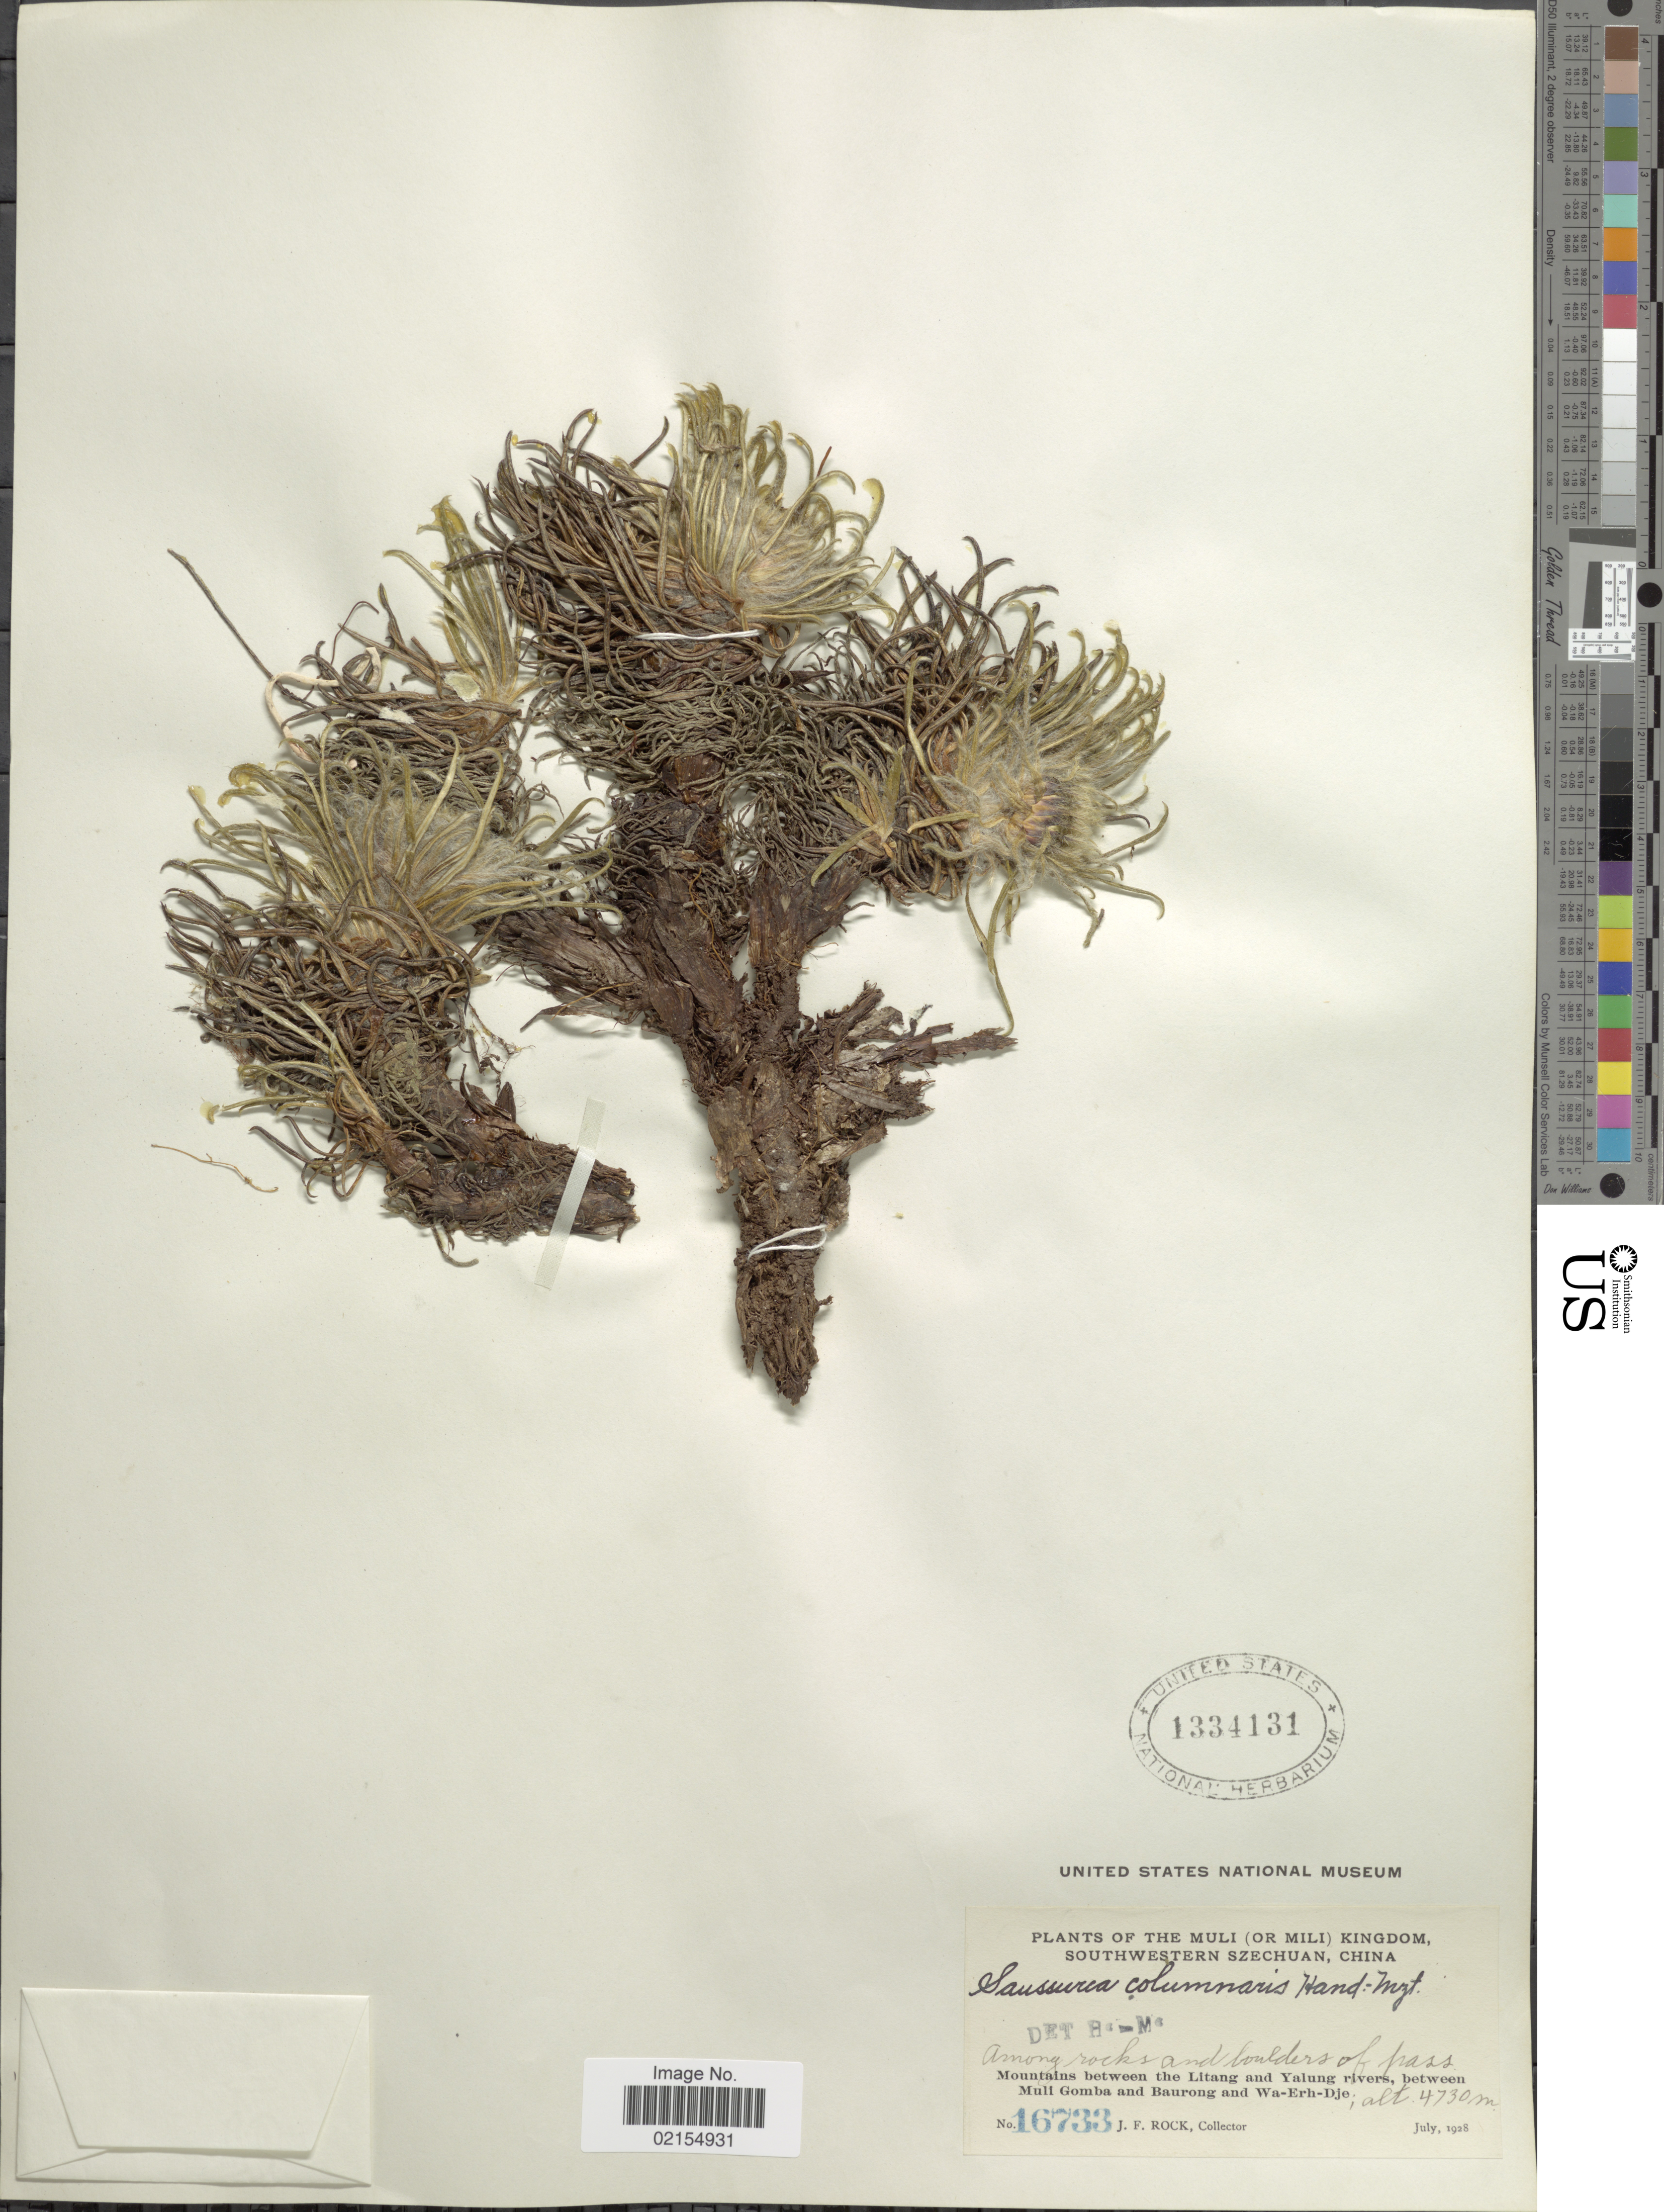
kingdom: Plantae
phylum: Tracheophyta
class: Magnoliopsida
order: Asterales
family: Asteraceae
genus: Saussurea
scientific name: Saussurea columnaris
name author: Hand.-Mazz.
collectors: J. Rock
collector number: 16733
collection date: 1928-07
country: China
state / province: Sichuan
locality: The Muli (Or Mili) Kingdom, Southwestern Szechusn, China, Mountains between the Litang and Yalungl rivers, between Muli Gomba and Baurong and Wa-Erh-Dje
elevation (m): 4730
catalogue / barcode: US 1334131